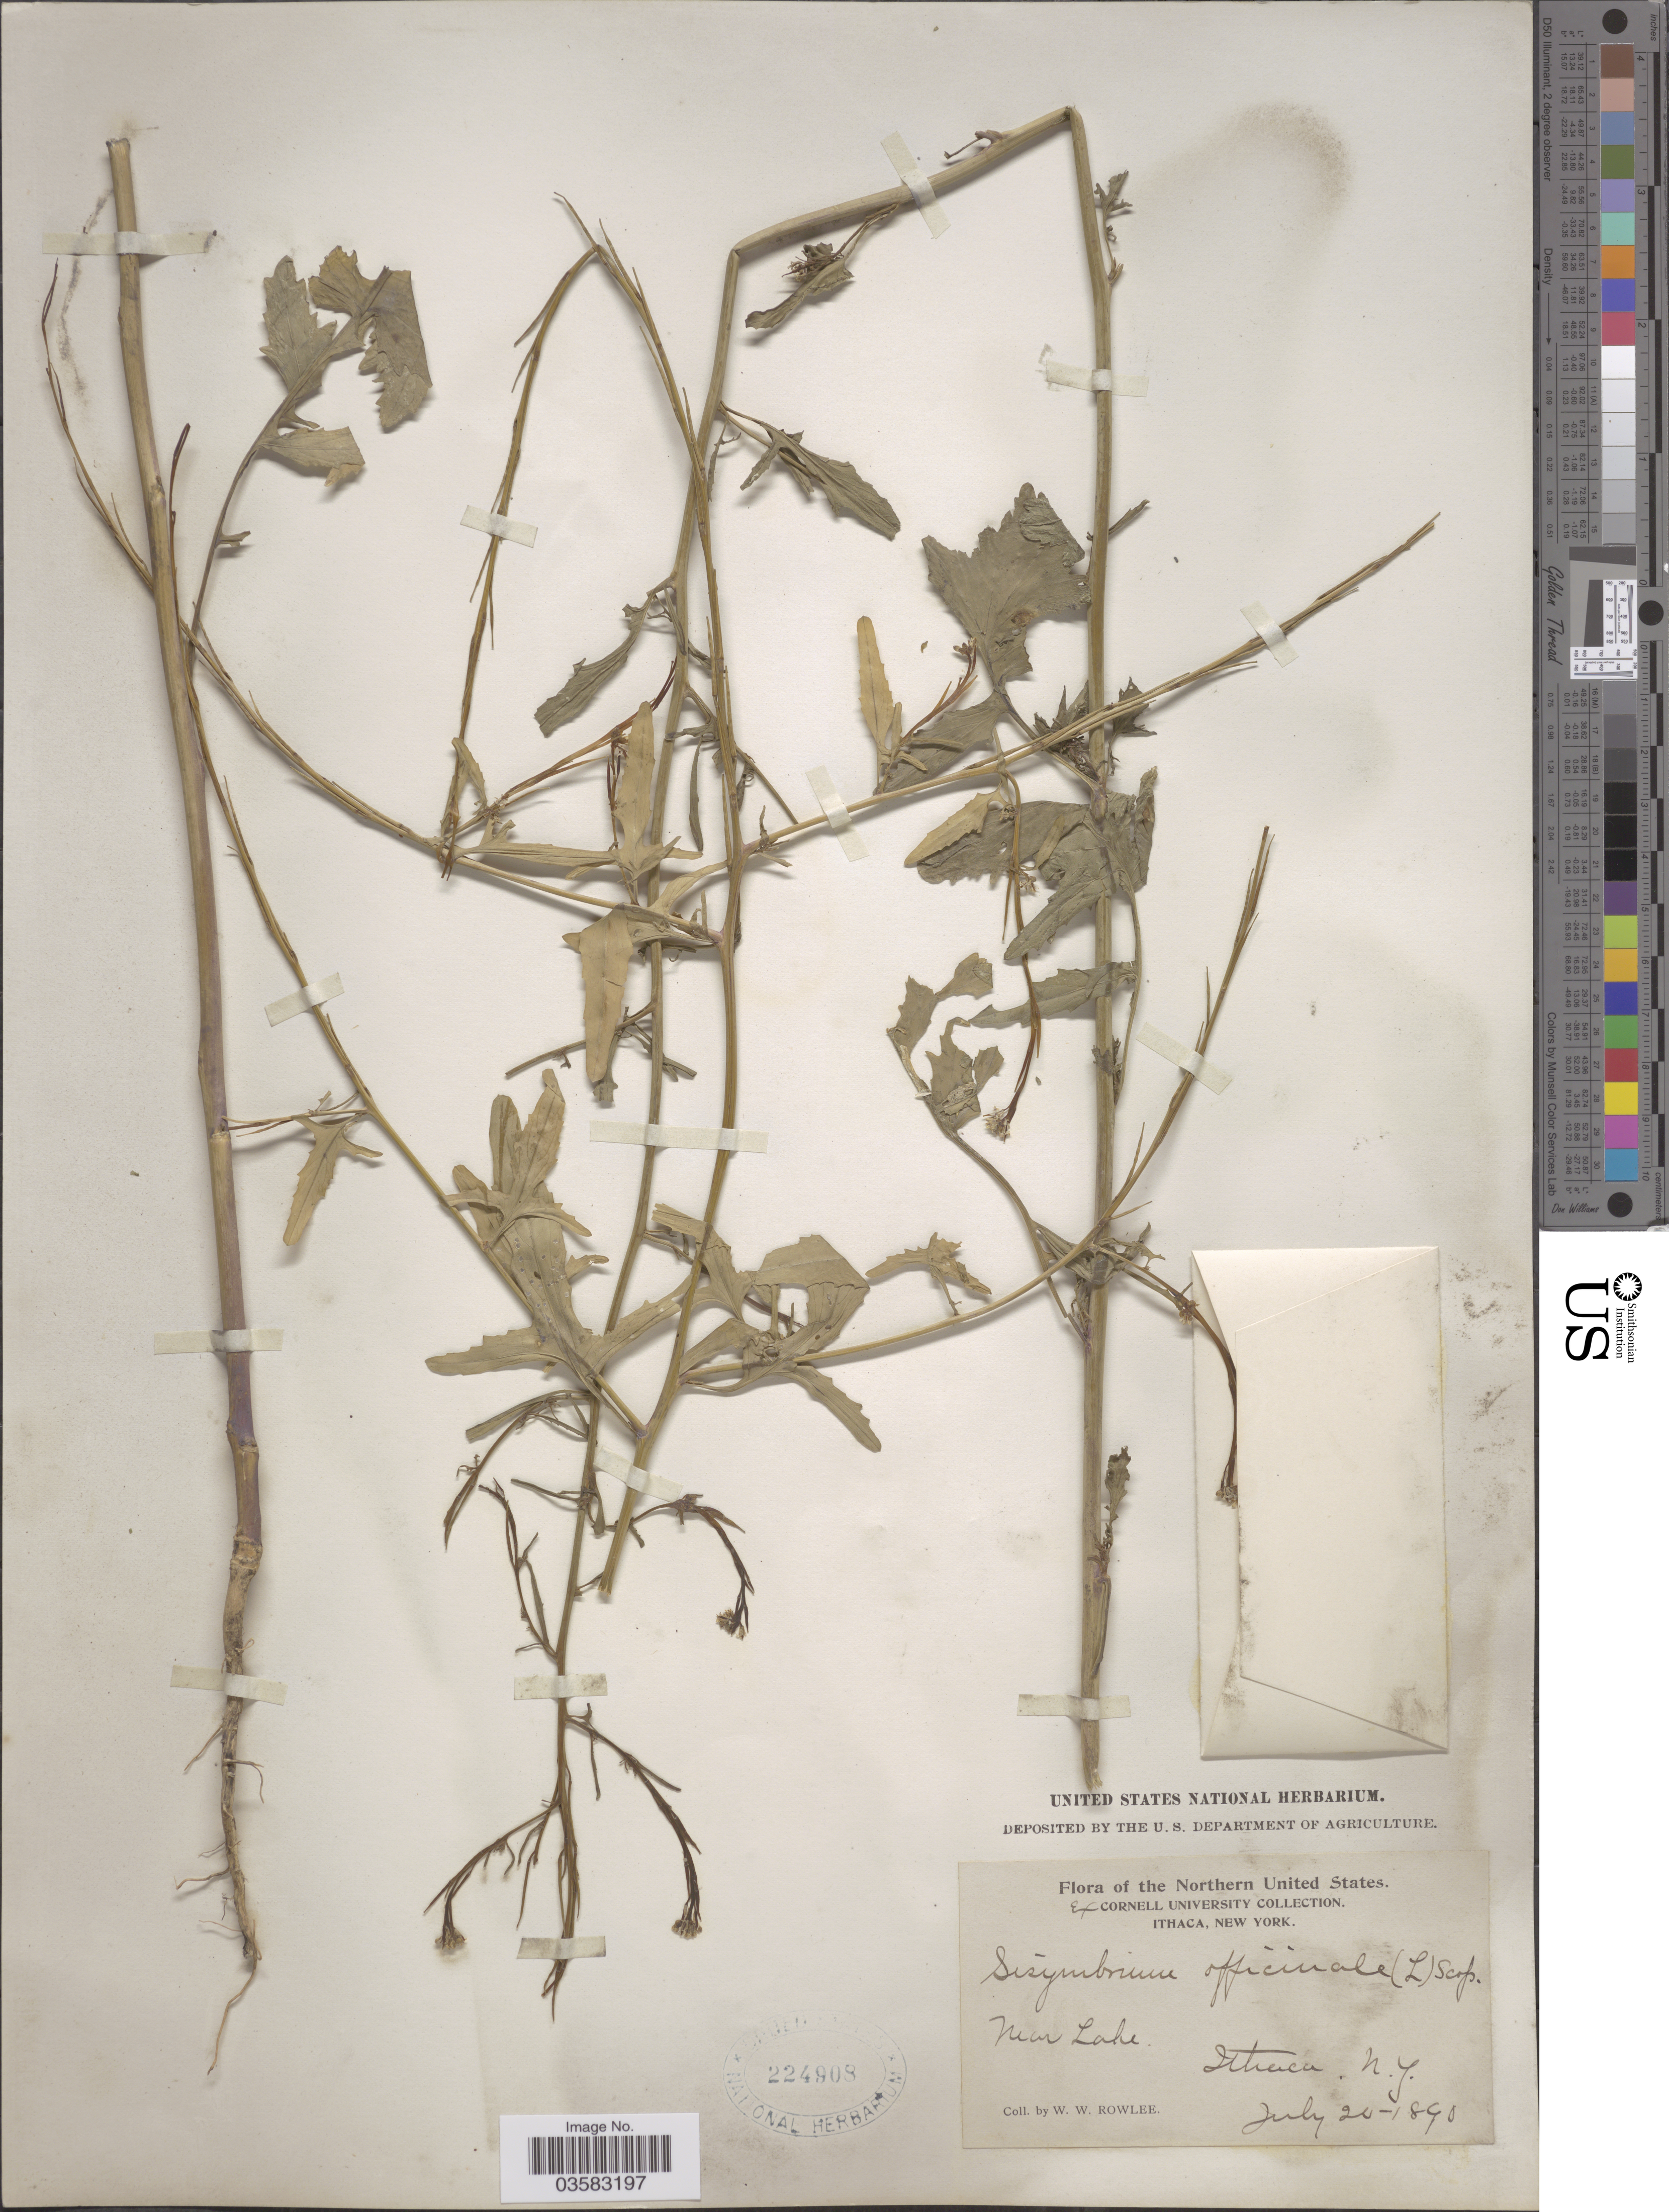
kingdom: Plantae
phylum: Tracheophyta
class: Magnoliopsida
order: Brassicales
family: Brassicaceae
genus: Sisymbrium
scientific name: Sisymbrium officinale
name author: (L.) Scop.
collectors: W. W. Rowlee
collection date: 1890-07-20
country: United States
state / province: New York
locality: The Northern United States. Near Lake, Ithaca.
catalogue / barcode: US 224908